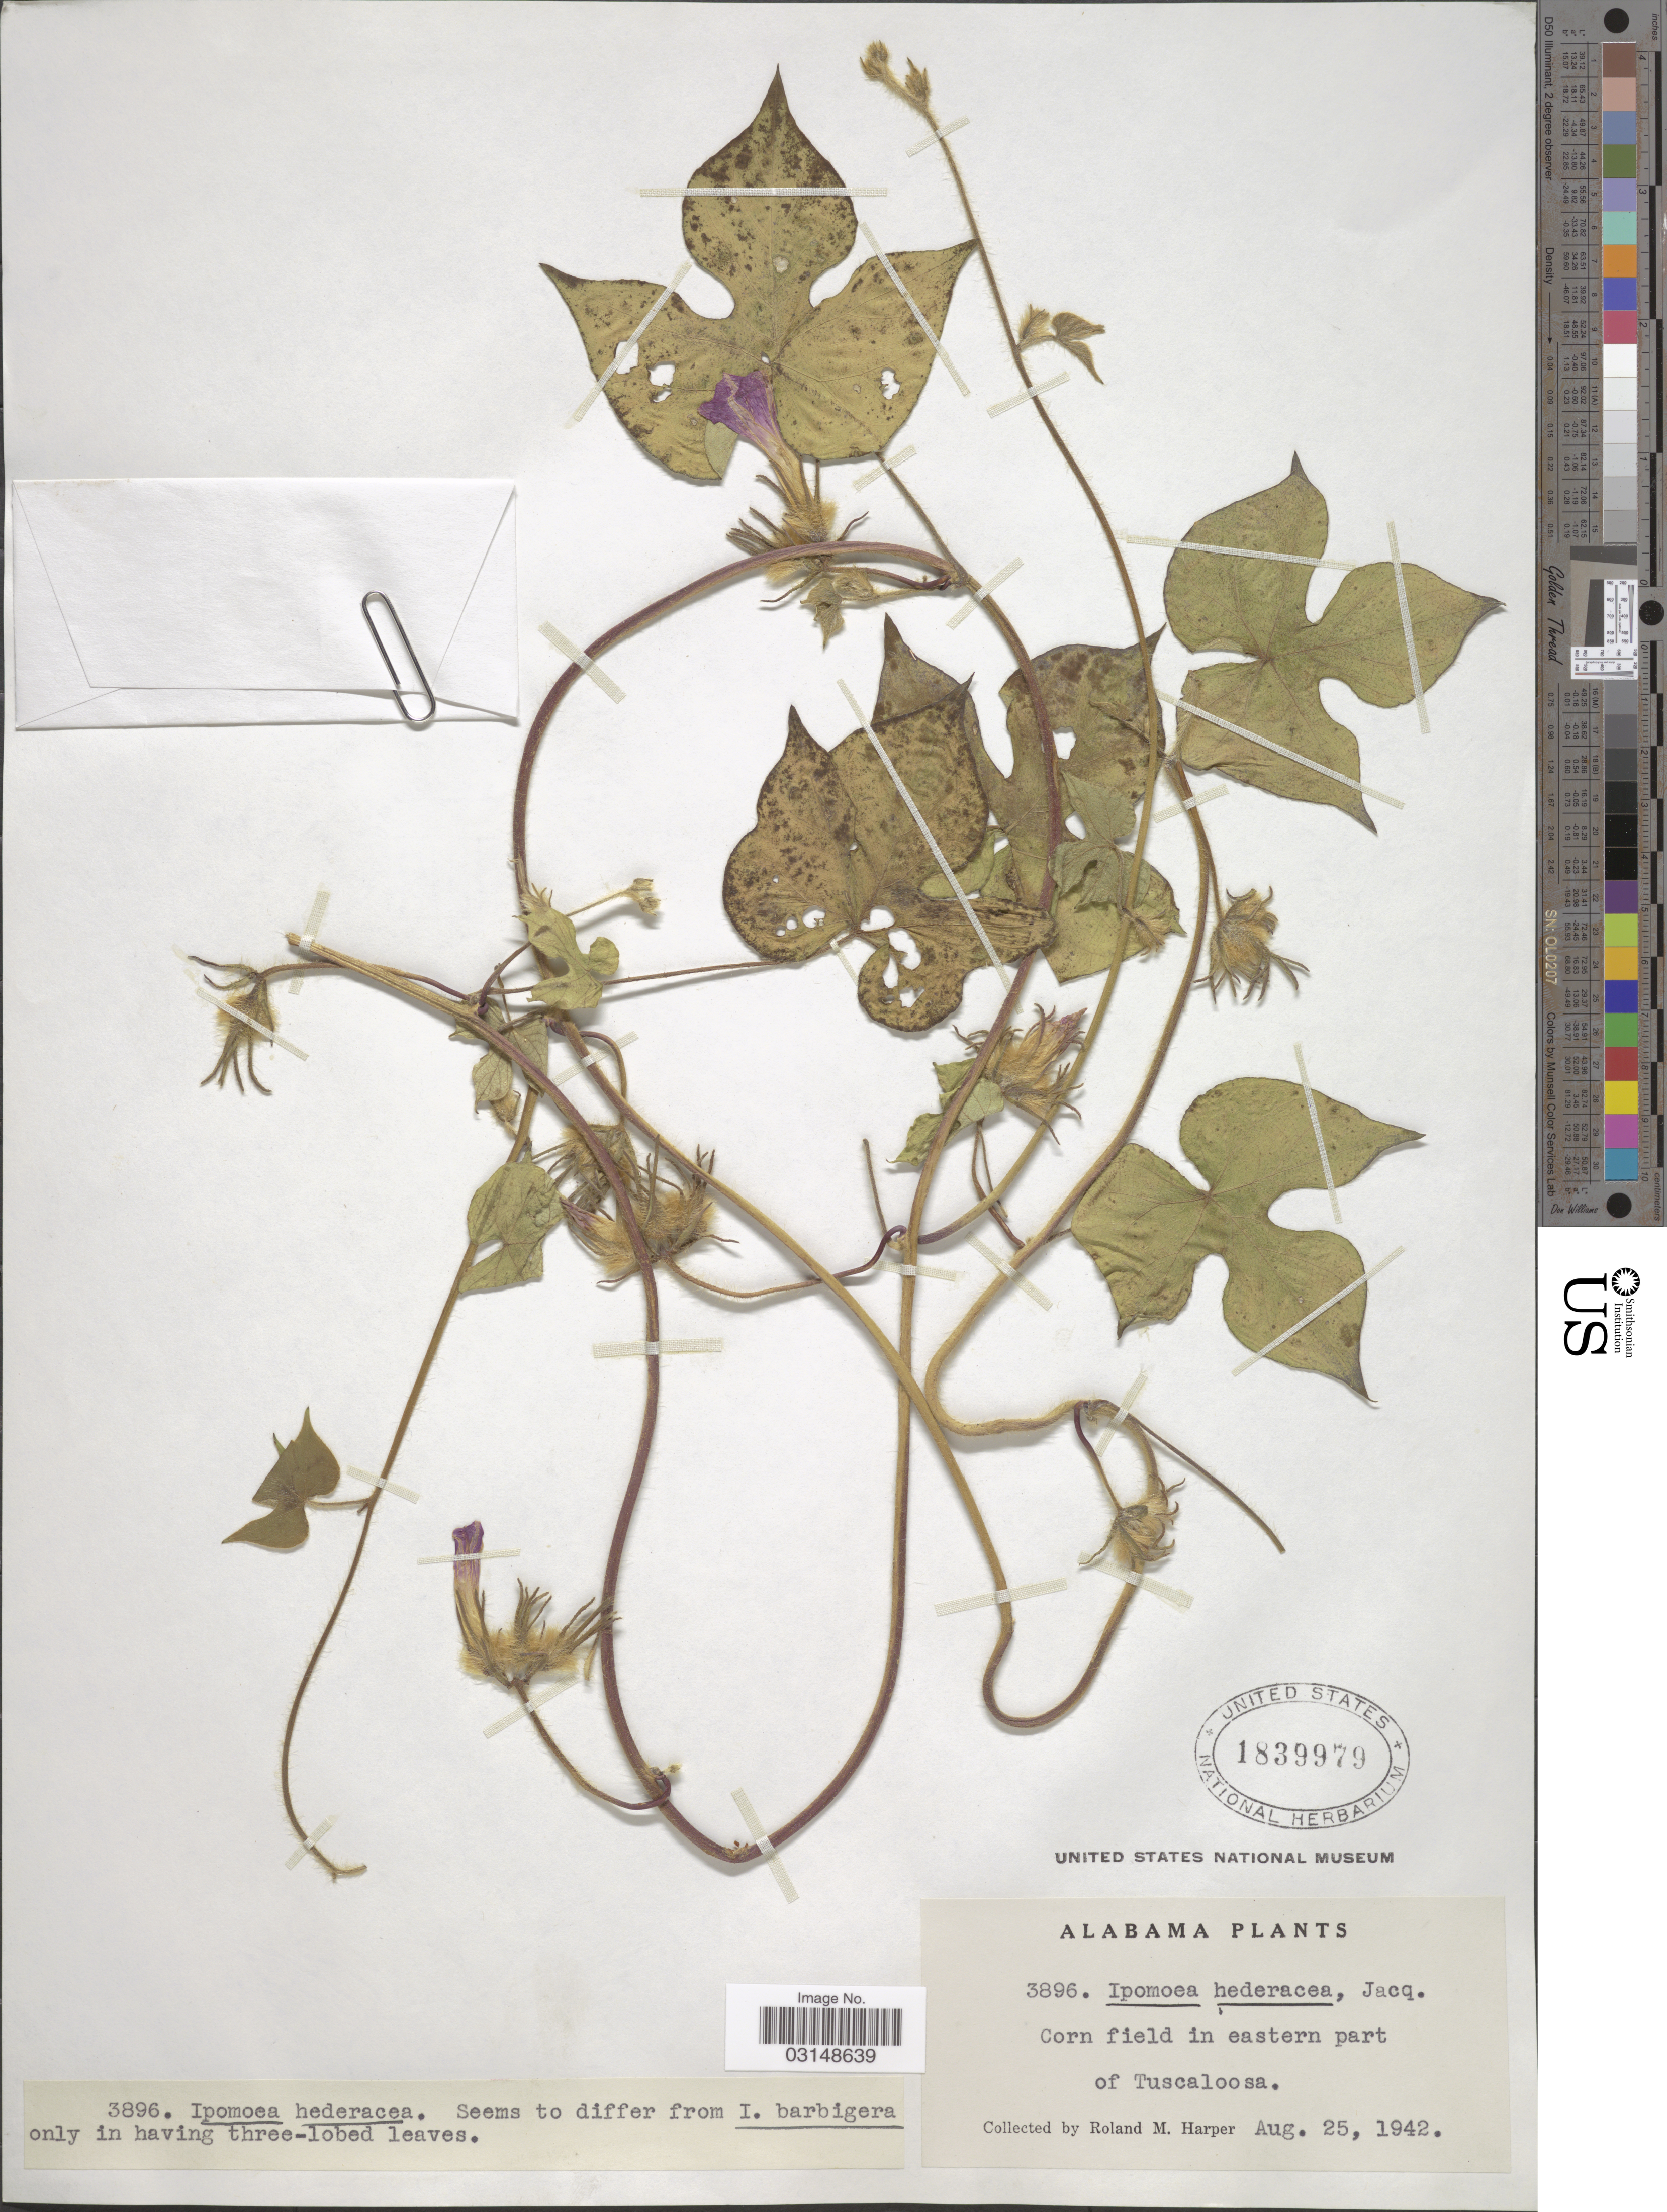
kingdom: Plantae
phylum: Tracheophyta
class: Magnoliopsida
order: Solanales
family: Convolvulaceae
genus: Ipomoea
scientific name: Ipomoea hederacea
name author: Jacq.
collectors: R. Harper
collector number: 3896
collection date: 1942-08-25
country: United States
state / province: Alabama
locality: Corn field in eastern part of Tuscaloosa.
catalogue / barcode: US 1839979